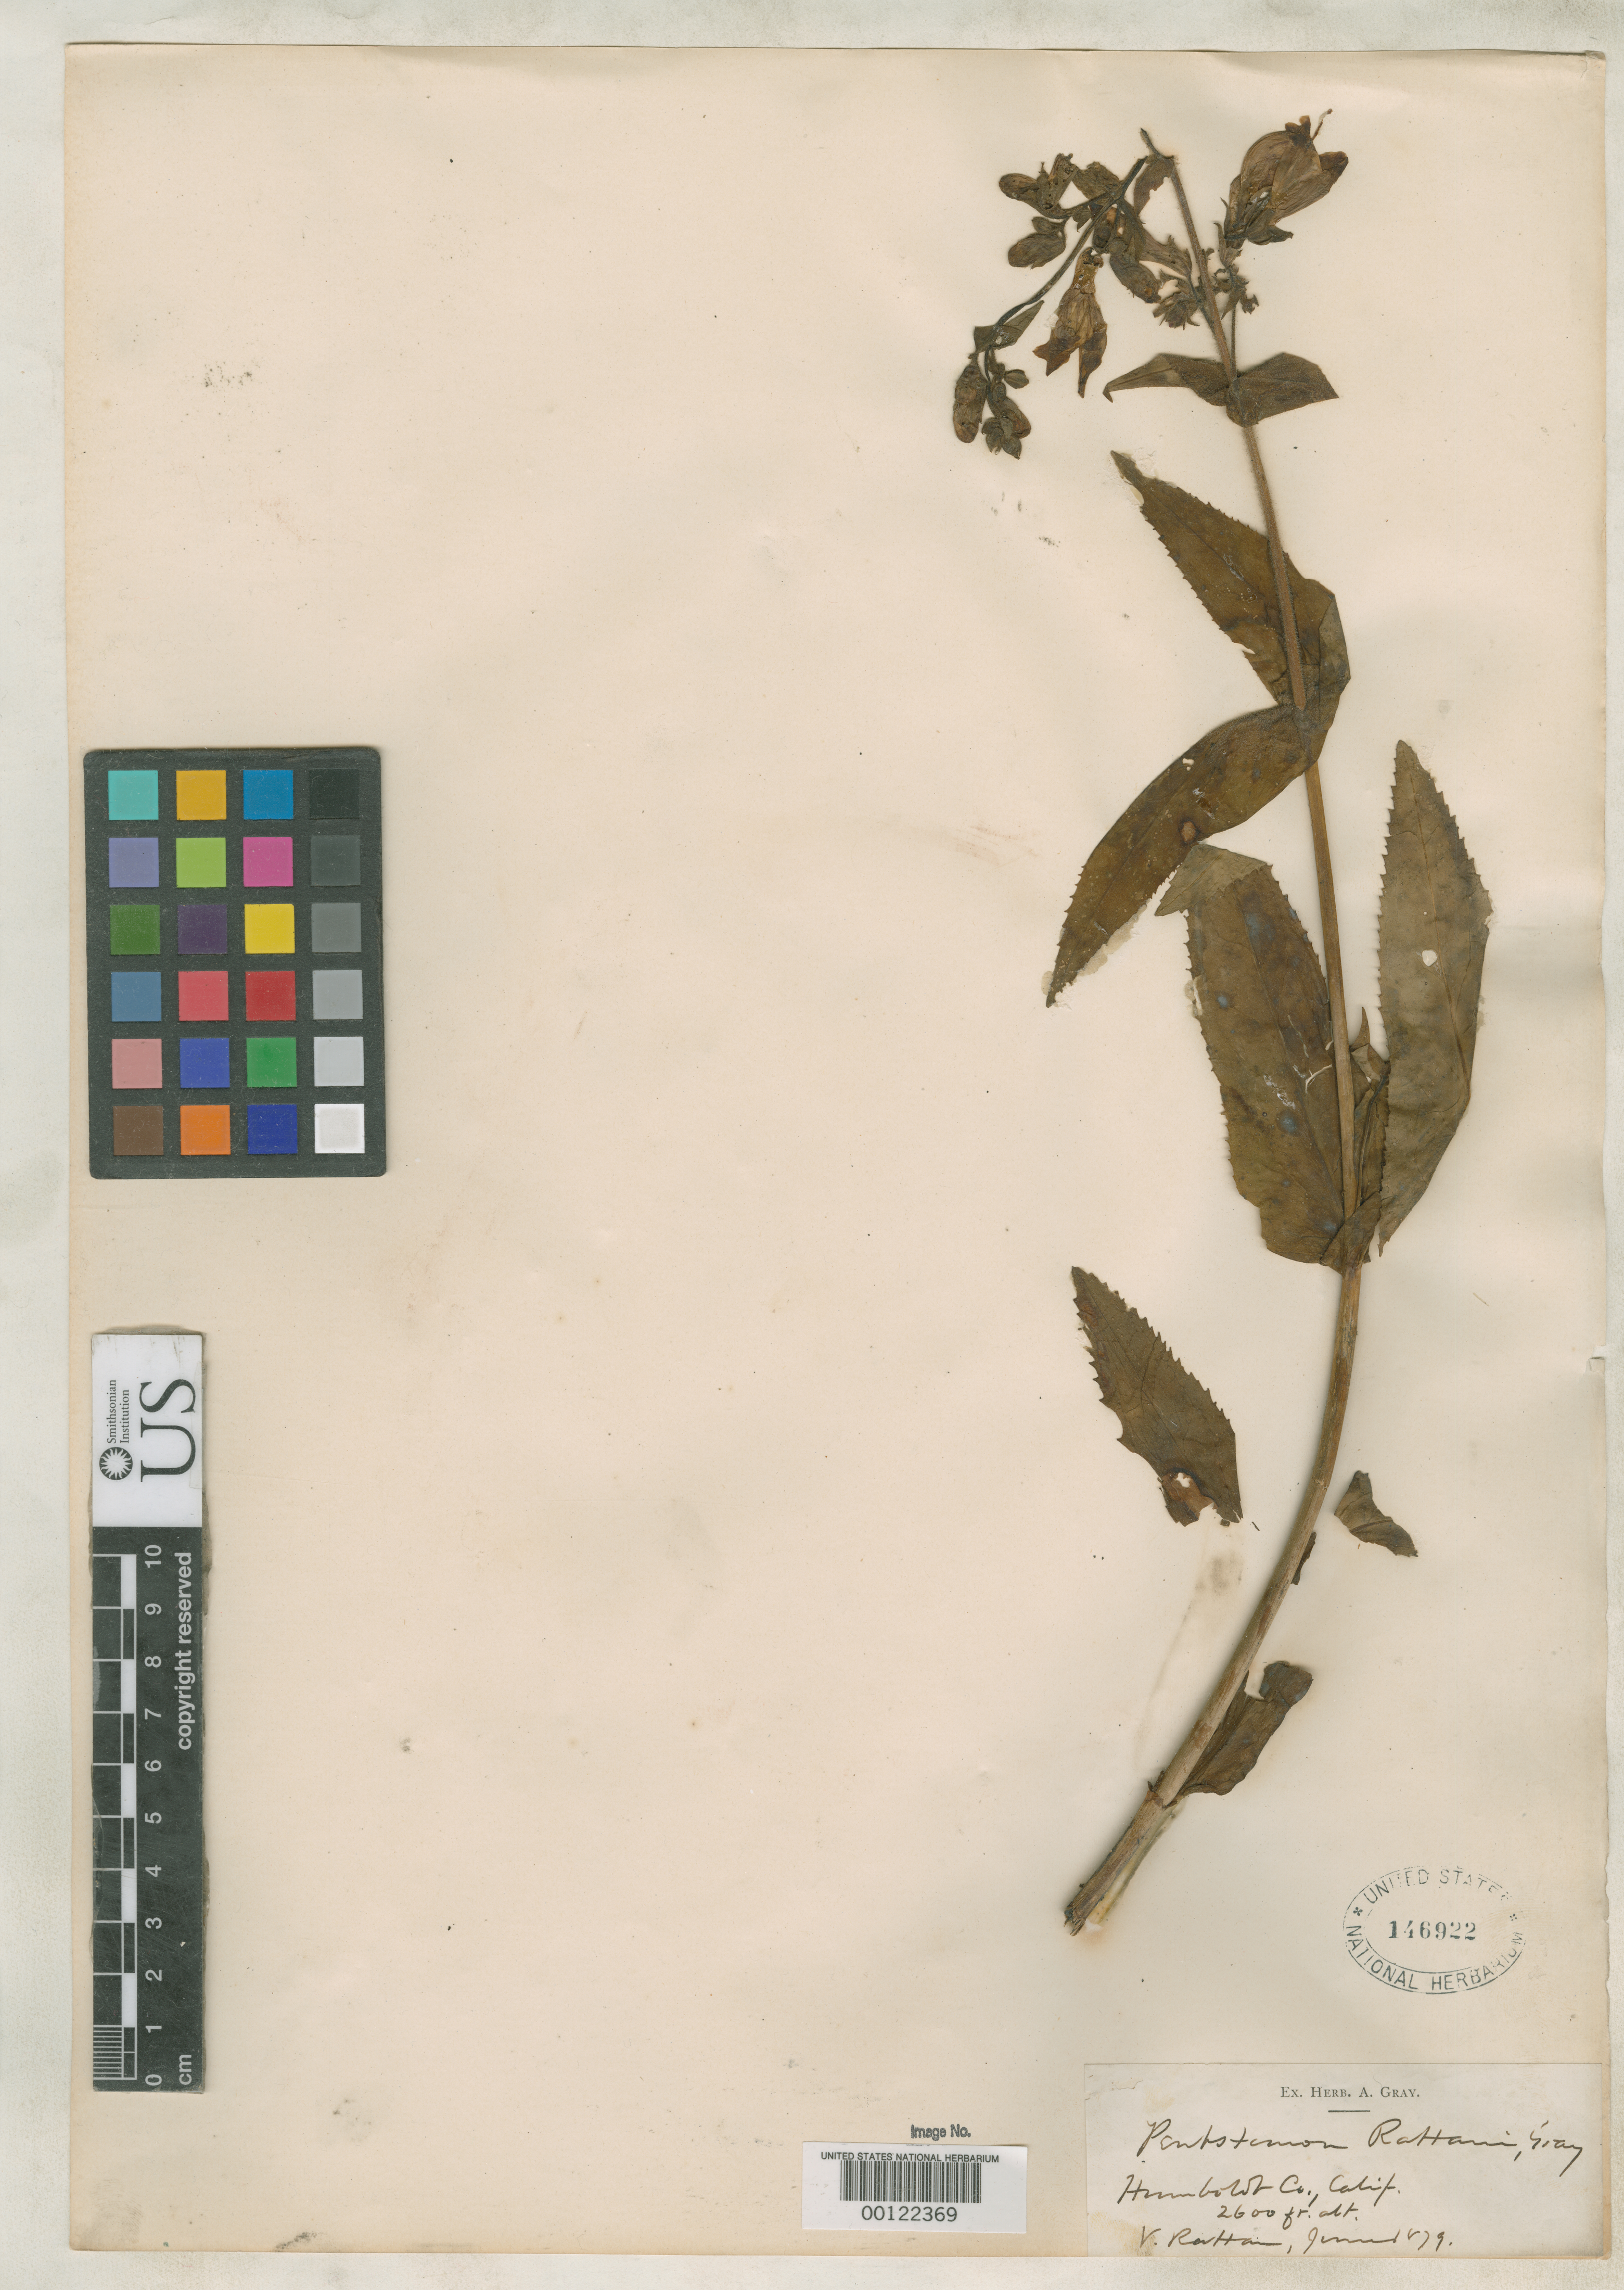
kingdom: Plantae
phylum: Tracheophyta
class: Magnoliopsida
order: Lamiales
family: Plantaginaceae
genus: Penstemon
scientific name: Penstemon rattani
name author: A. Gray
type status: Isosyntype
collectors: V. Rattan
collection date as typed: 1878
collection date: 1878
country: United States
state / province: California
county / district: Humboldt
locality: Humboldt Ridge.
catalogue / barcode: US 146922